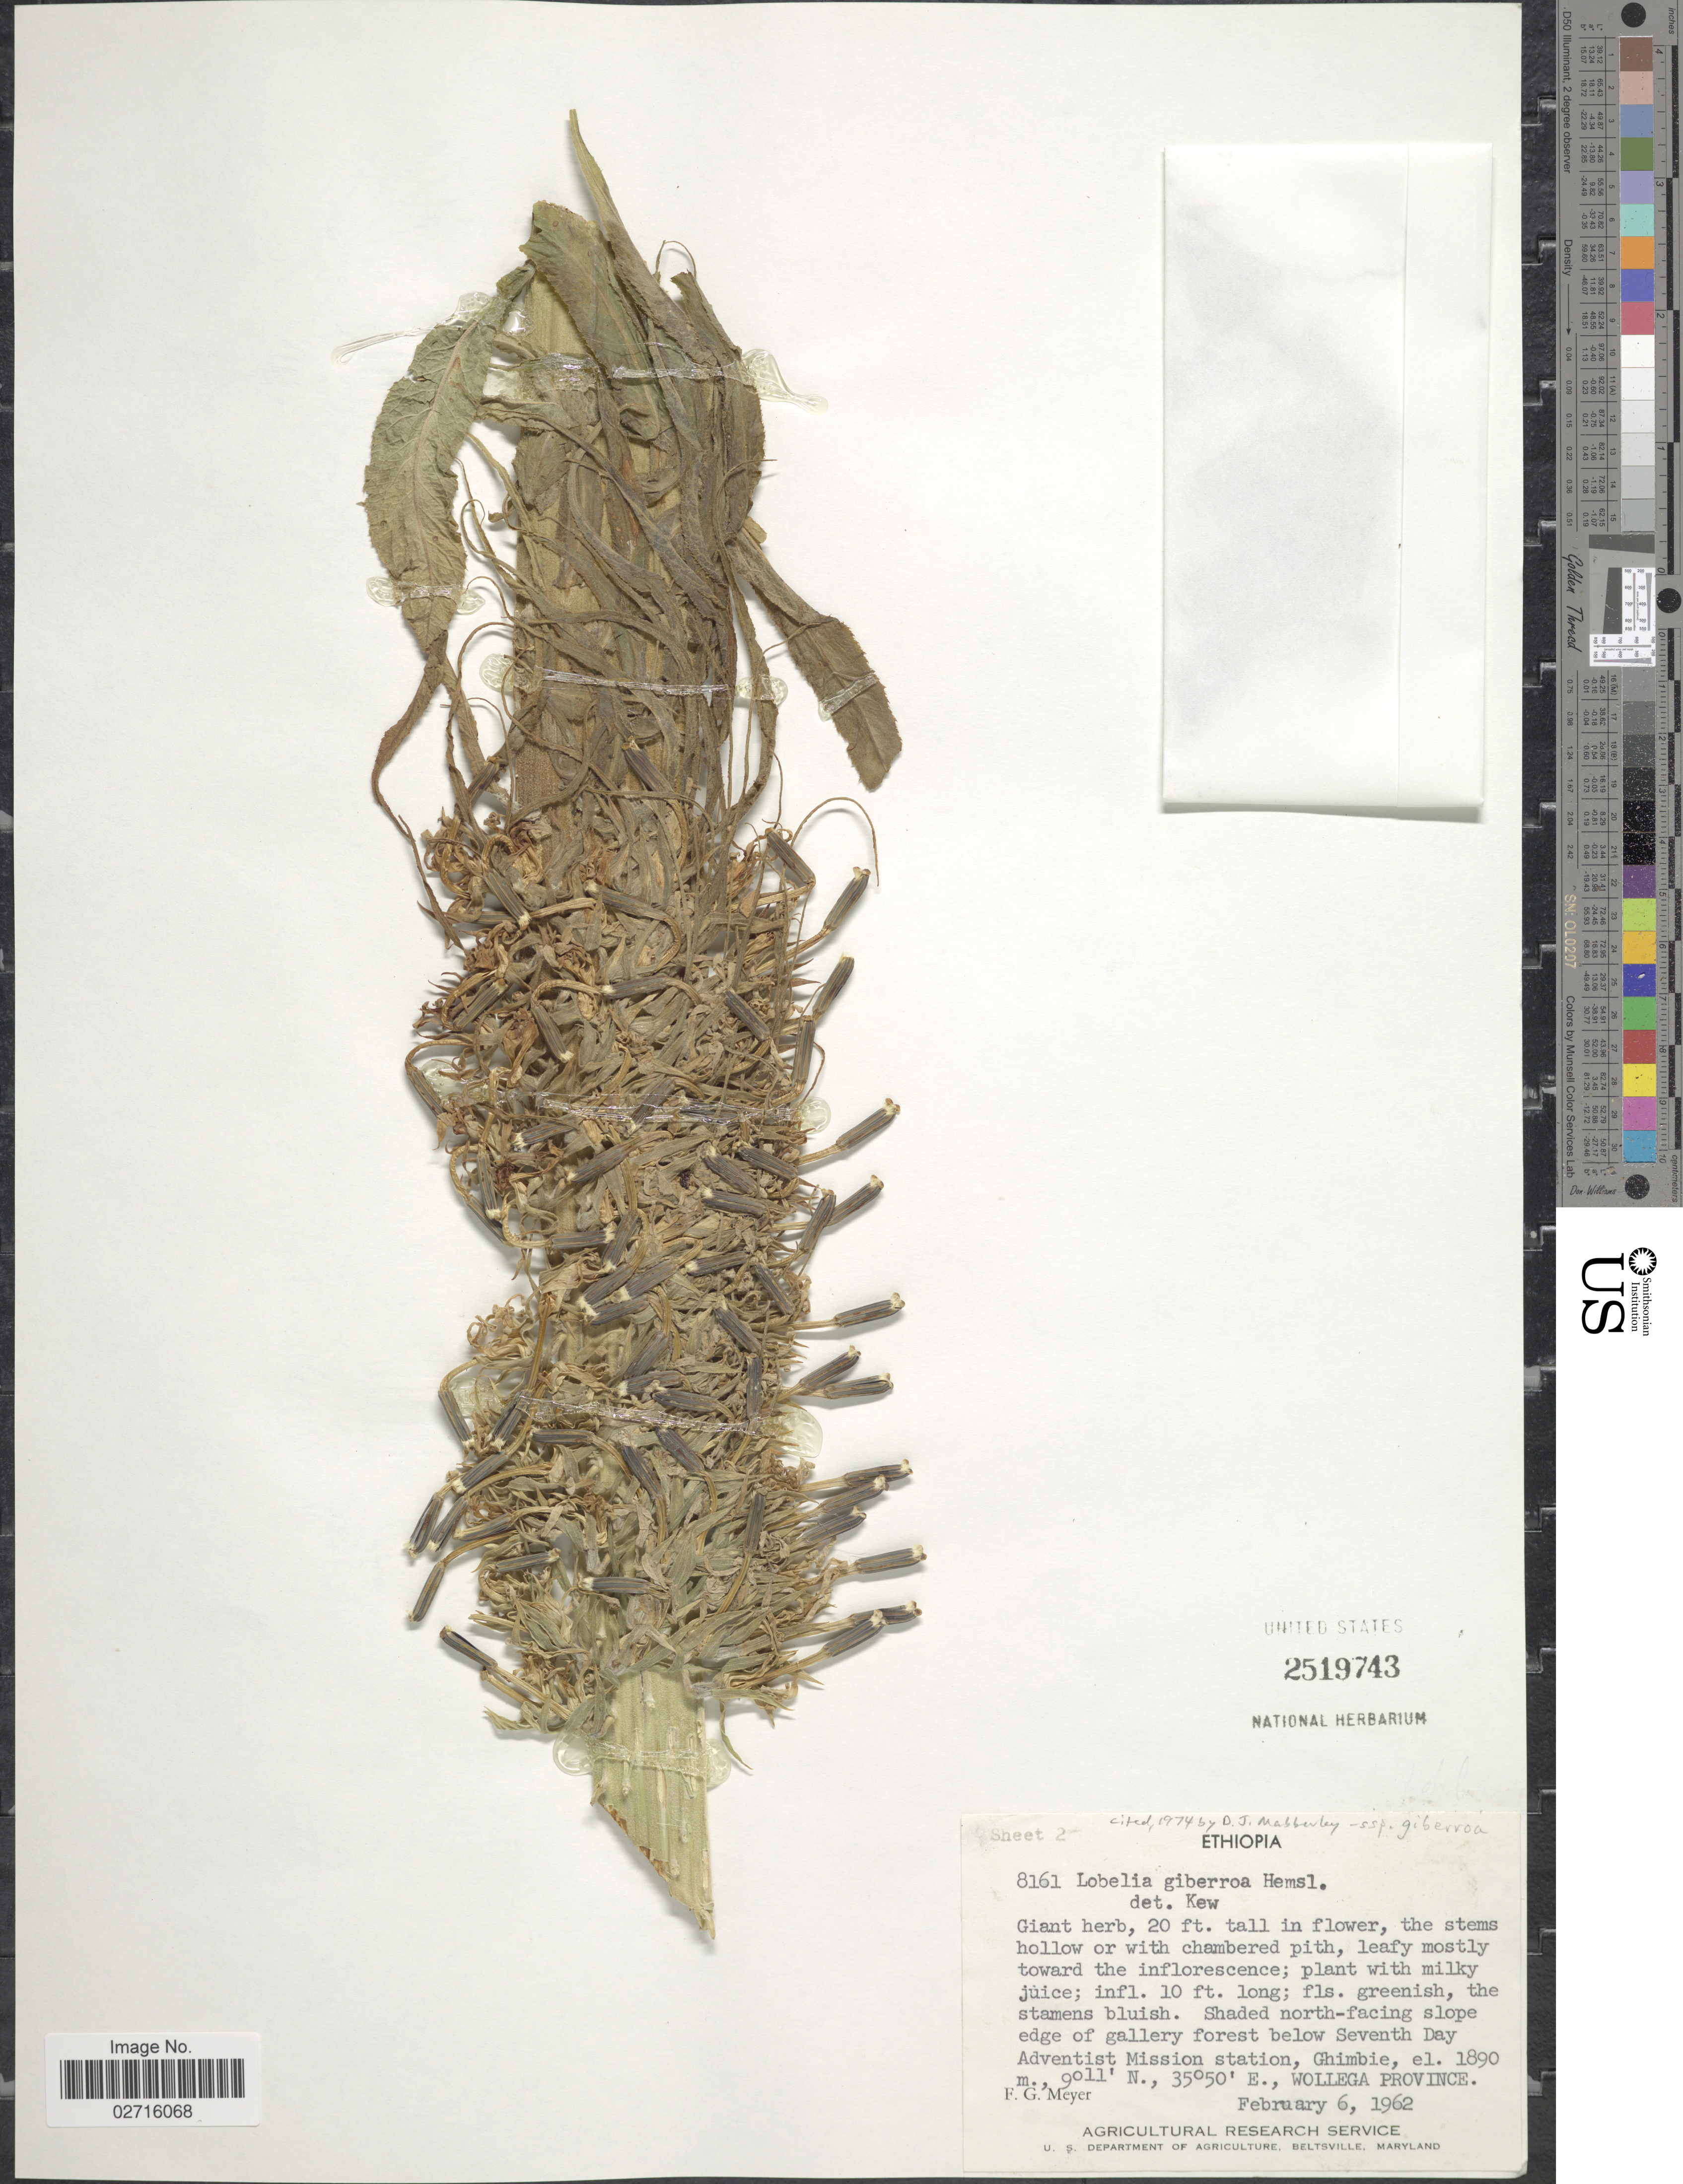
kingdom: Plantae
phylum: Tracheophyta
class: Magnoliopsida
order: Asterales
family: Campanulaceae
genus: Lobelia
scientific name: Lobelia giberroa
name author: Hemsl.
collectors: F. G. Meyer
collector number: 8161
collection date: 1962-02-06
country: Ethiopia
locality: Shaded north-facing slope edge of gallery forest below Seventh Day Adventist Mission station, Ghimbie, Wollega Province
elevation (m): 1890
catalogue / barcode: US 2519743